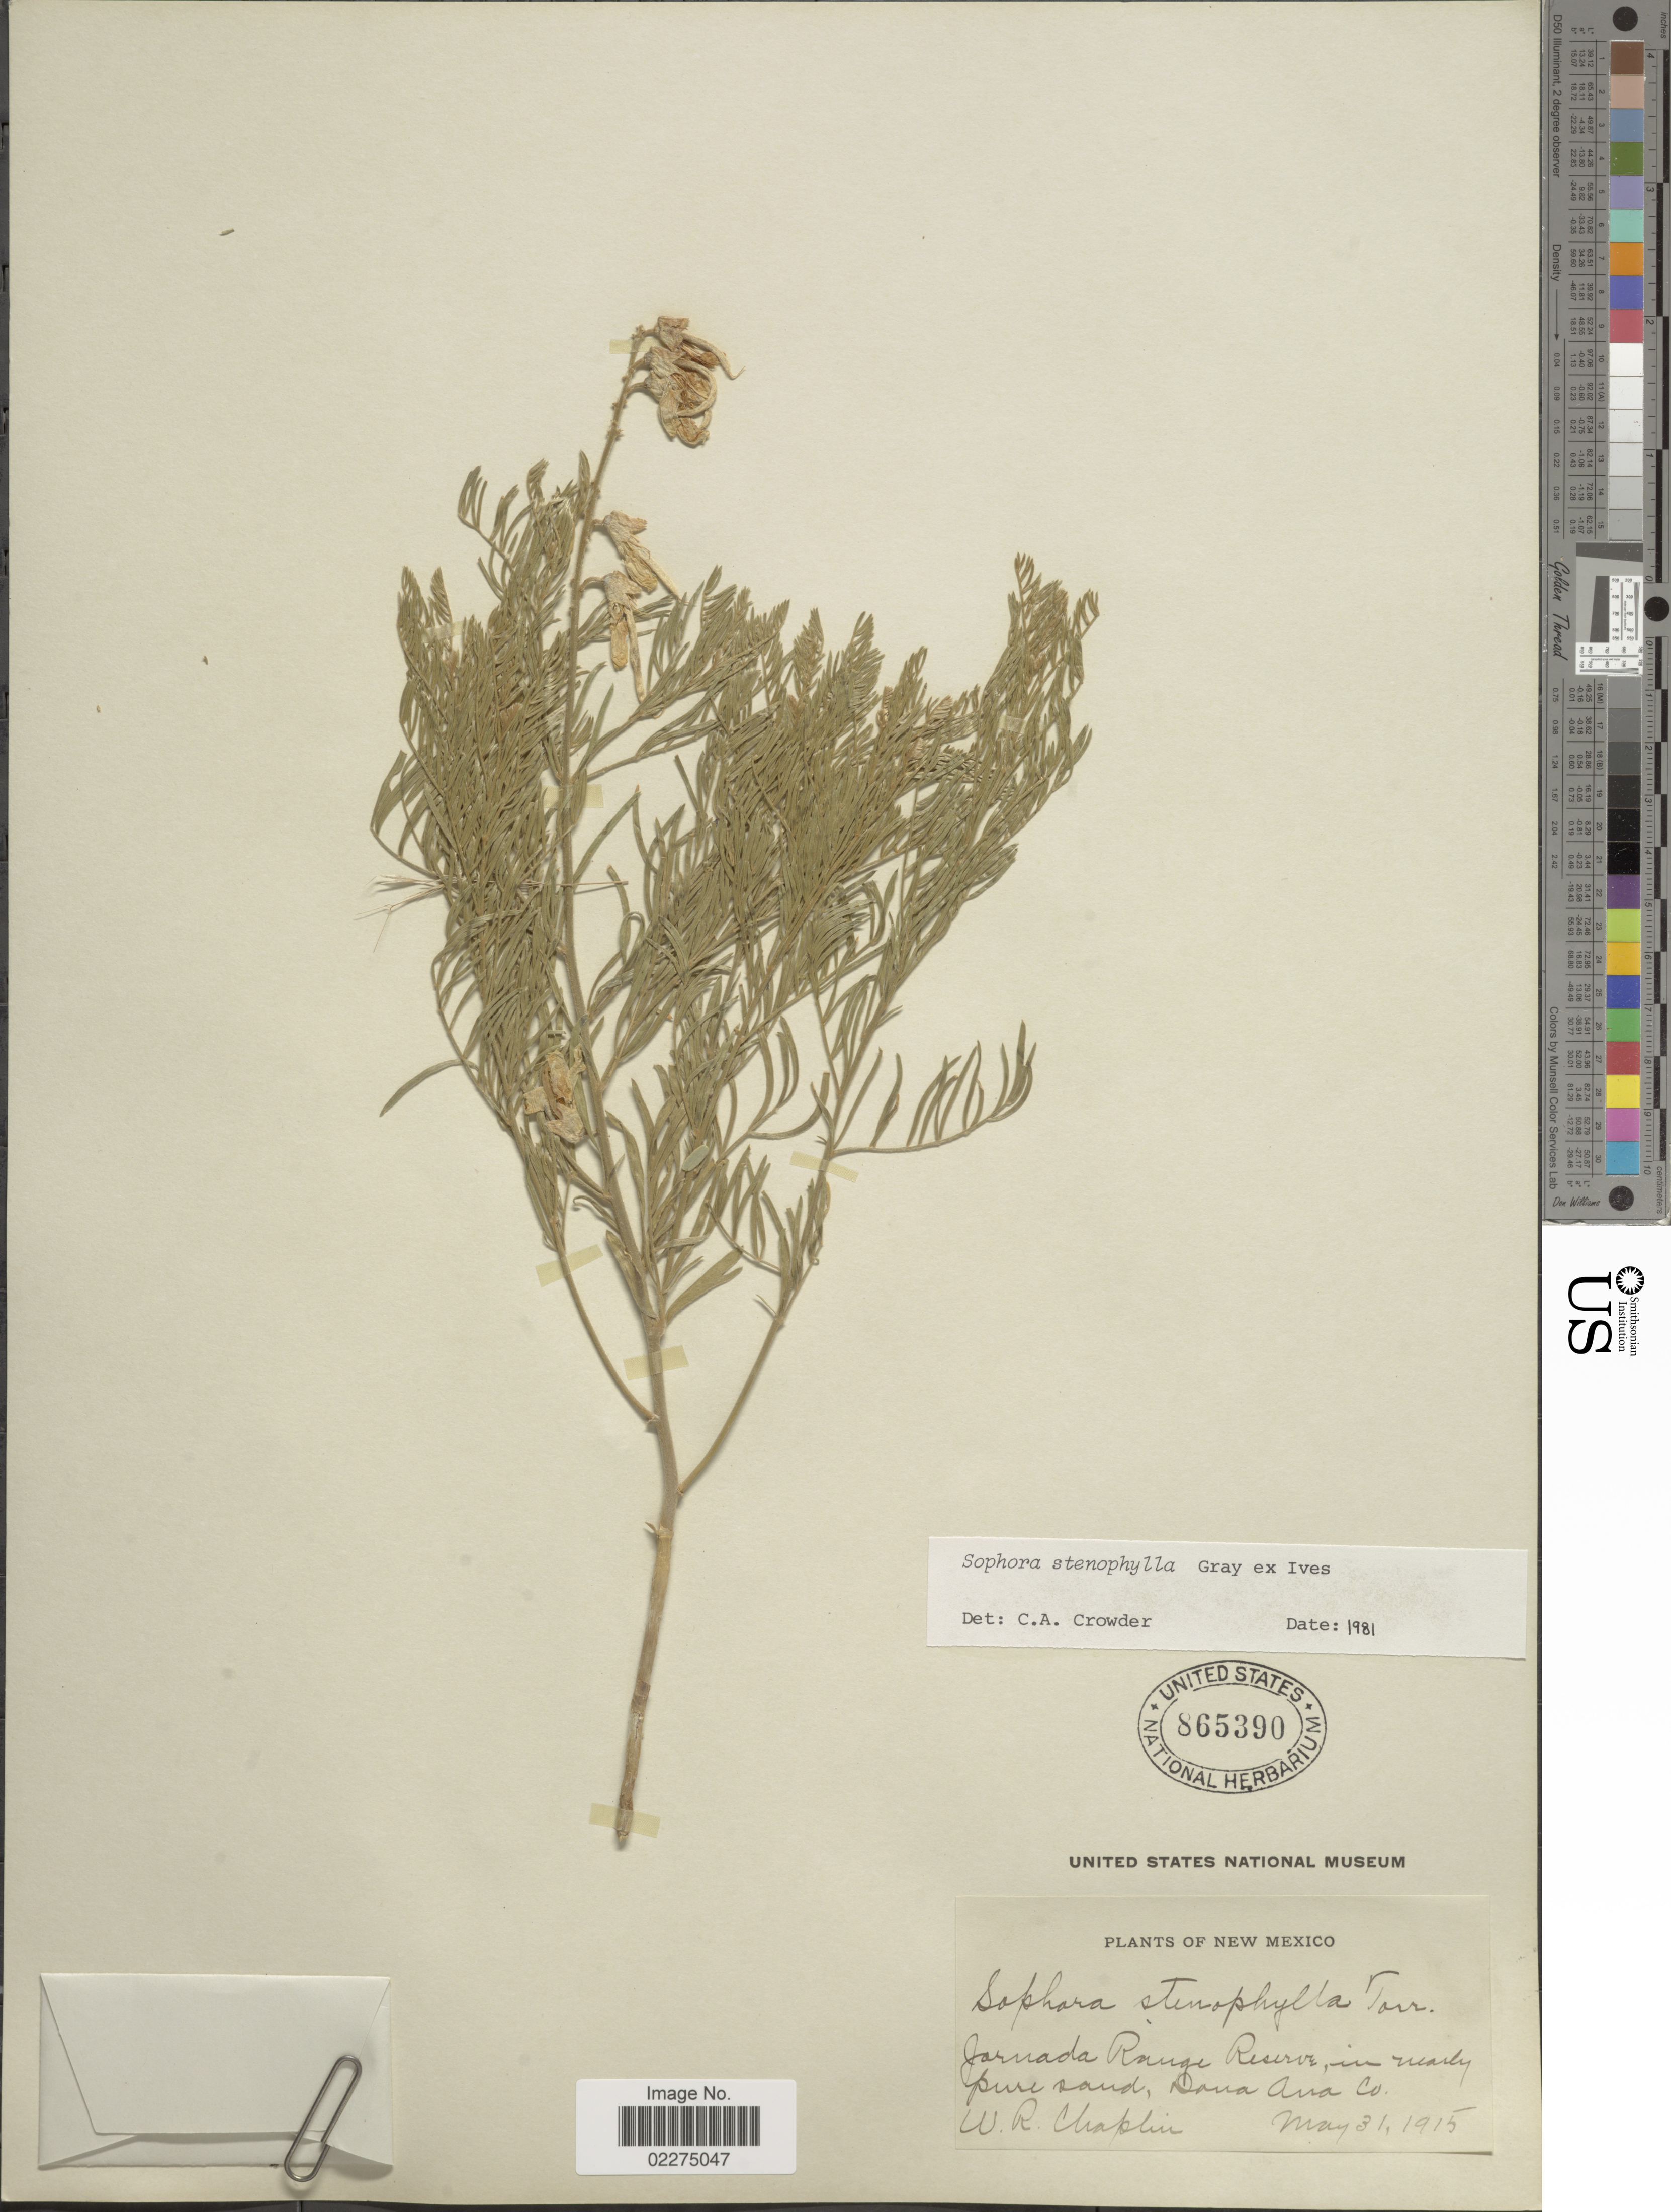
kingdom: Plantae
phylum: Tracheophyta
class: Magnoliopsida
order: Fabales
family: Fabaceae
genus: Sophora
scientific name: Sophora stenophylla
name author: A. Gray in Ives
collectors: W. Chaplin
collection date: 1915-05-31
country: United States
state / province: New Mexico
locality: Jarnada Range Reserve, Dona Ana Co.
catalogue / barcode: US 865390